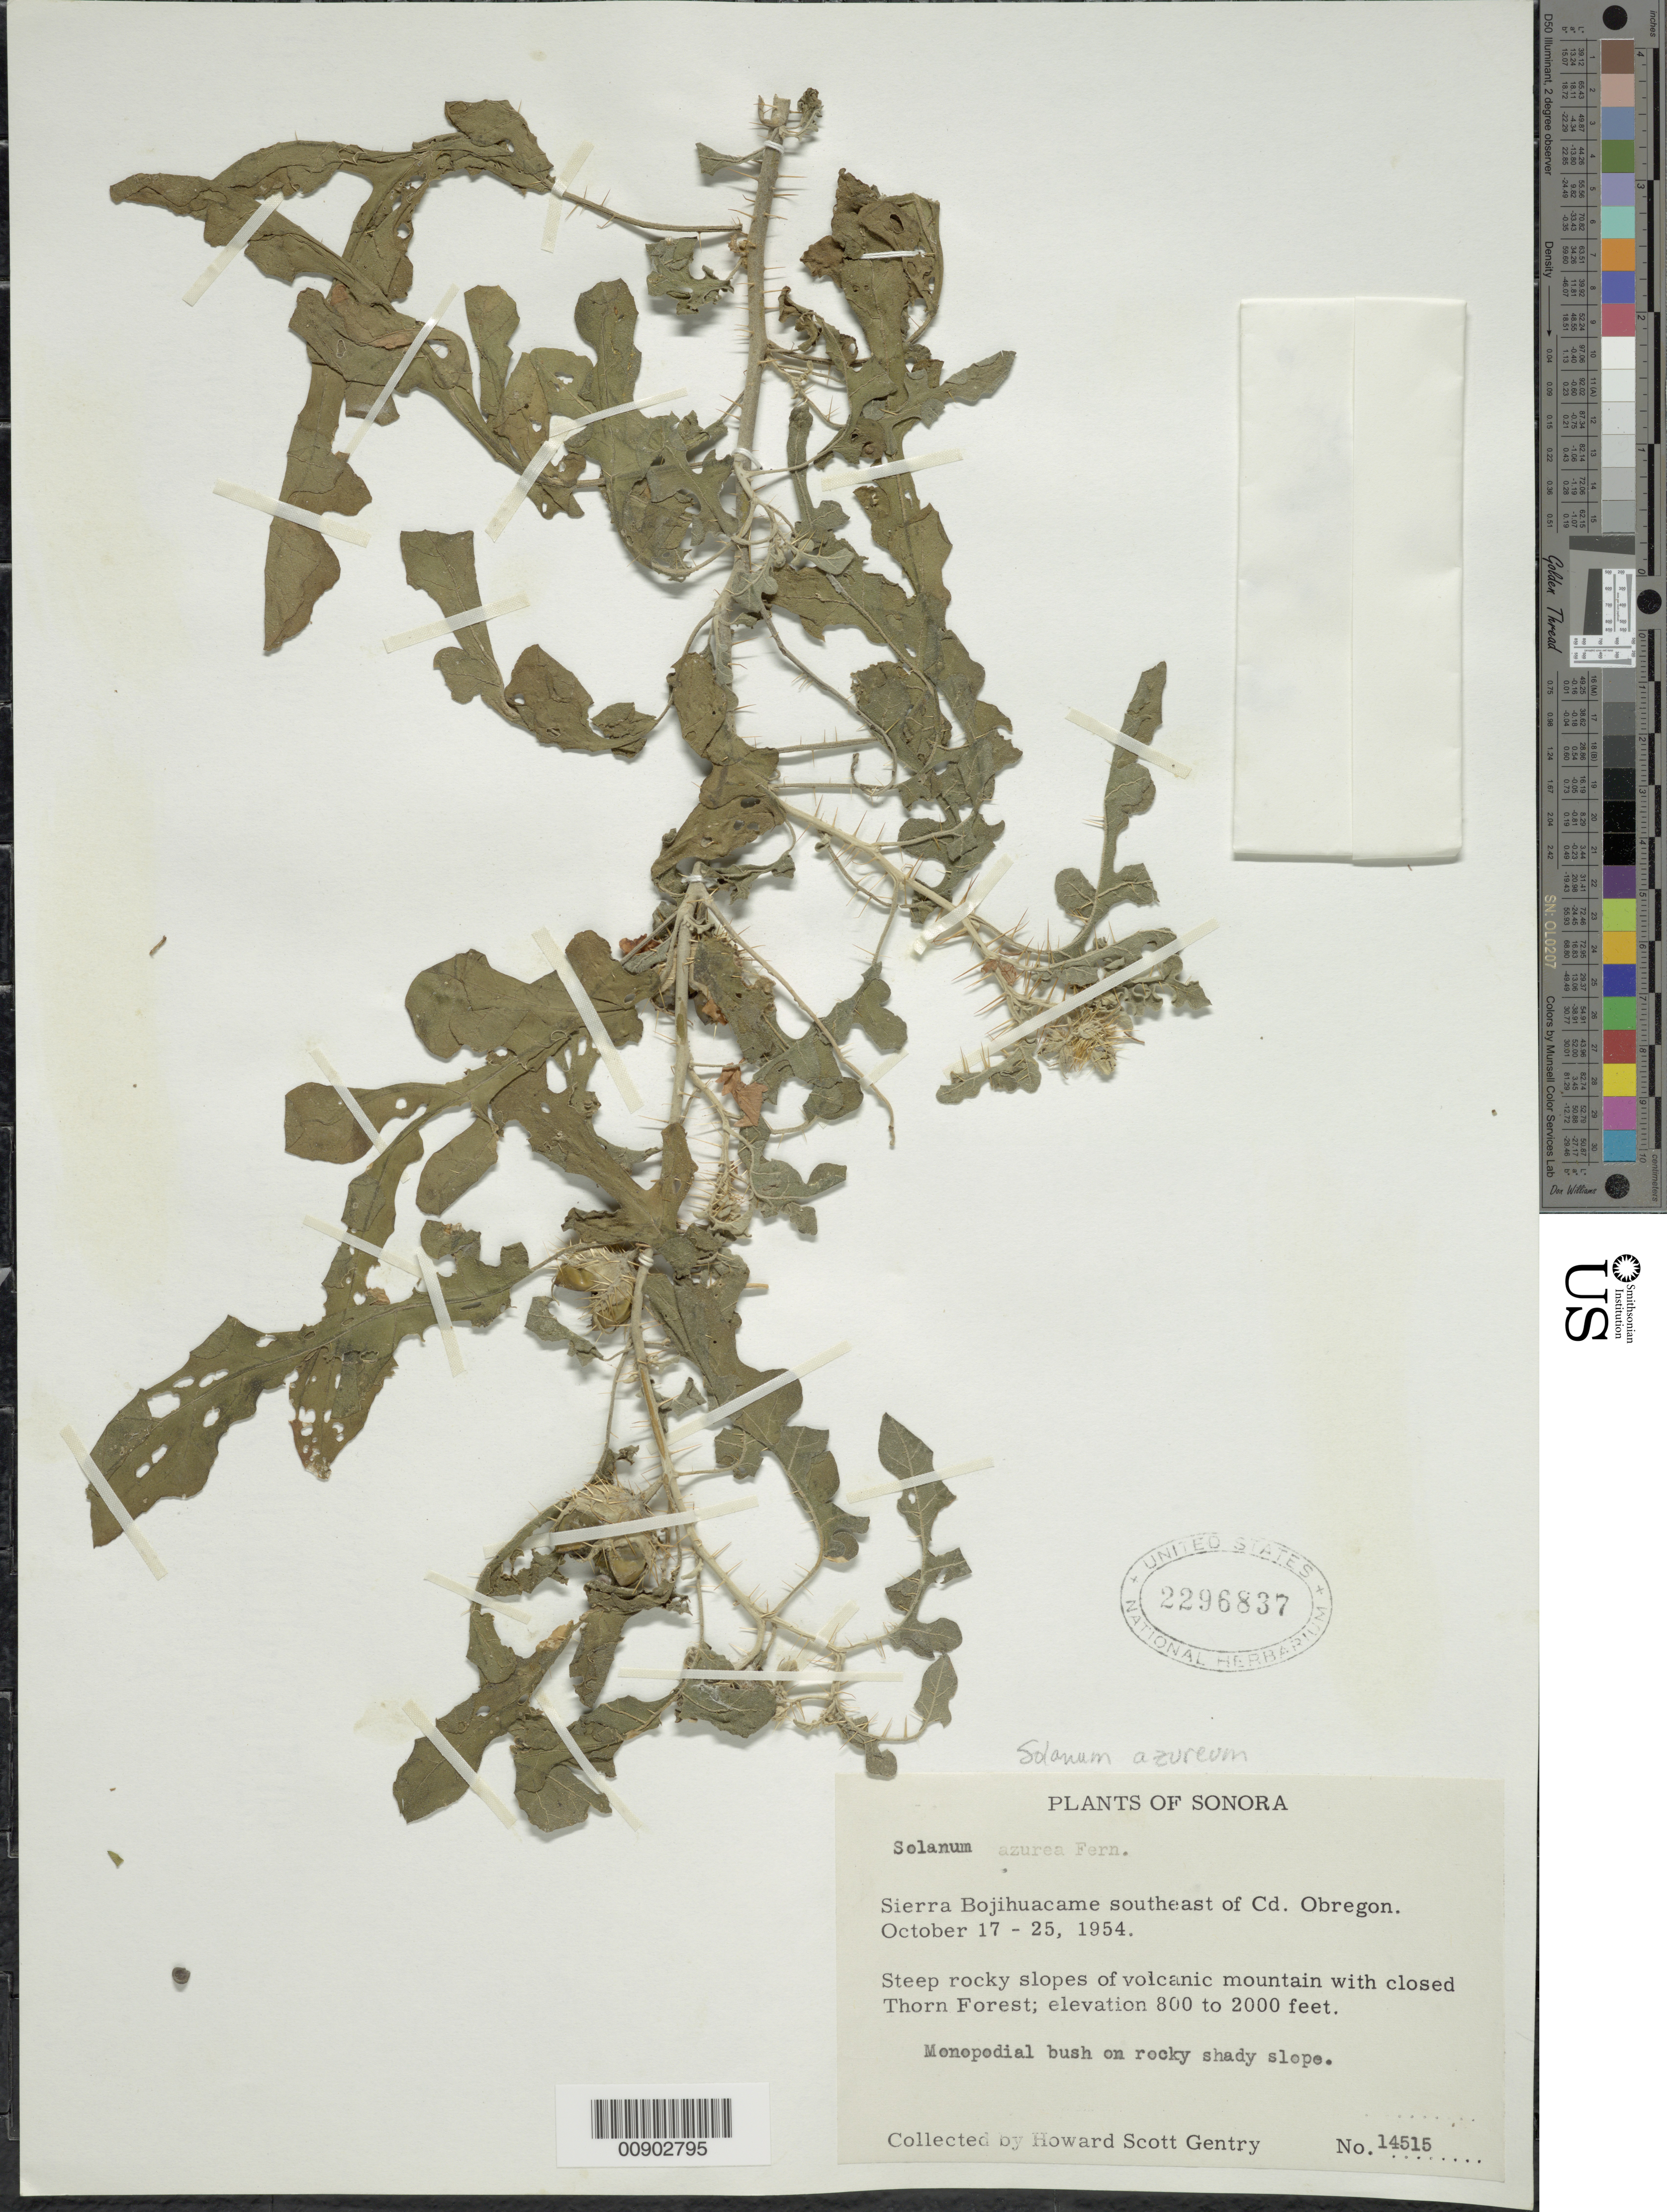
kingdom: Plantae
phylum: Tracheophyta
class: Magnoliopsida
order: Solanales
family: Solanaceae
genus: Solanum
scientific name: Solanum azureum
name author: Fernald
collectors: H. S. Gentry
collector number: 14515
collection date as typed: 17 Oct 1954 to 25 Oct 1954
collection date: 1954-10-17/1954-10-25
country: Mexico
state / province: Sonora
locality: Sierra Bojihuacame southeast of Cd. Obregon, Sonora.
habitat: Steep rocky slopes of volcanic mountain with closed Thorn Forest. On rocky shady slope.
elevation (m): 244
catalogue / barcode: US 2296837